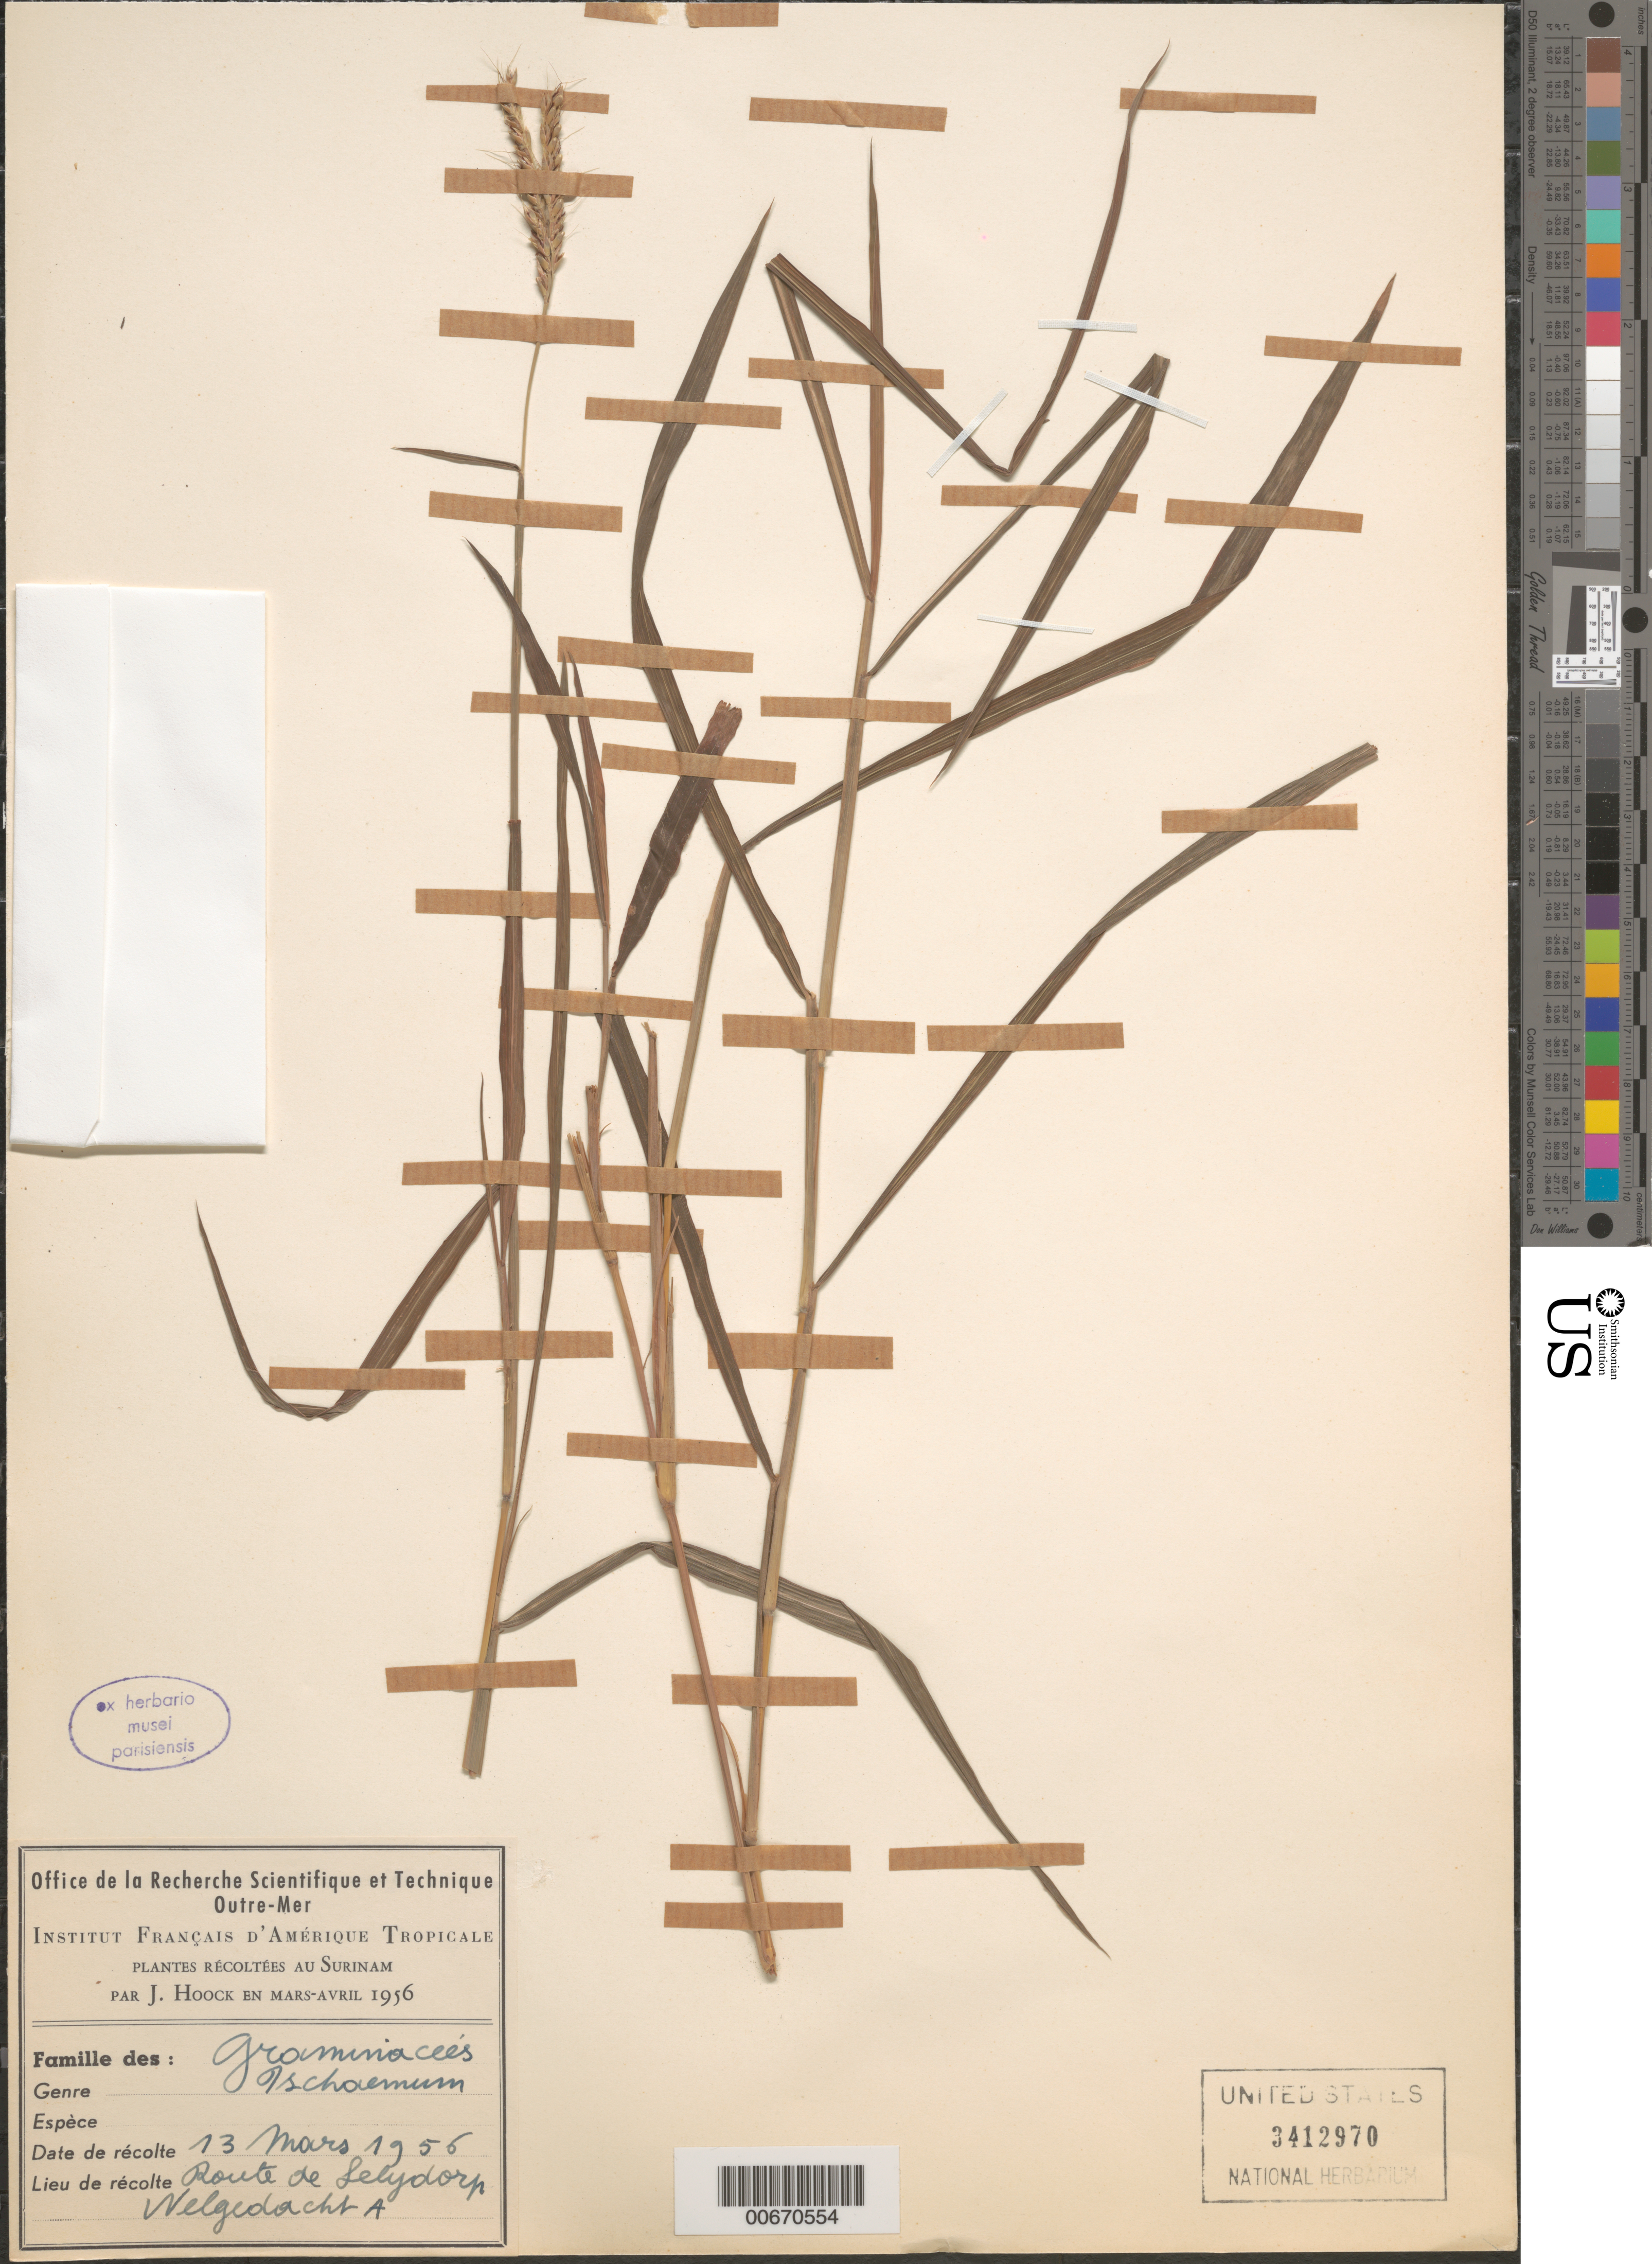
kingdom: Plantae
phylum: Tracheophyta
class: Liliopsida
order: Poales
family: Poaceae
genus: Ischaemum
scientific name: Ischaemum sp.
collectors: J. Hoock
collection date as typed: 13-Mar-56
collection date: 1956-03-13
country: Suriname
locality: Route de Lelydorplan, Welgedacht A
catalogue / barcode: US 3412970